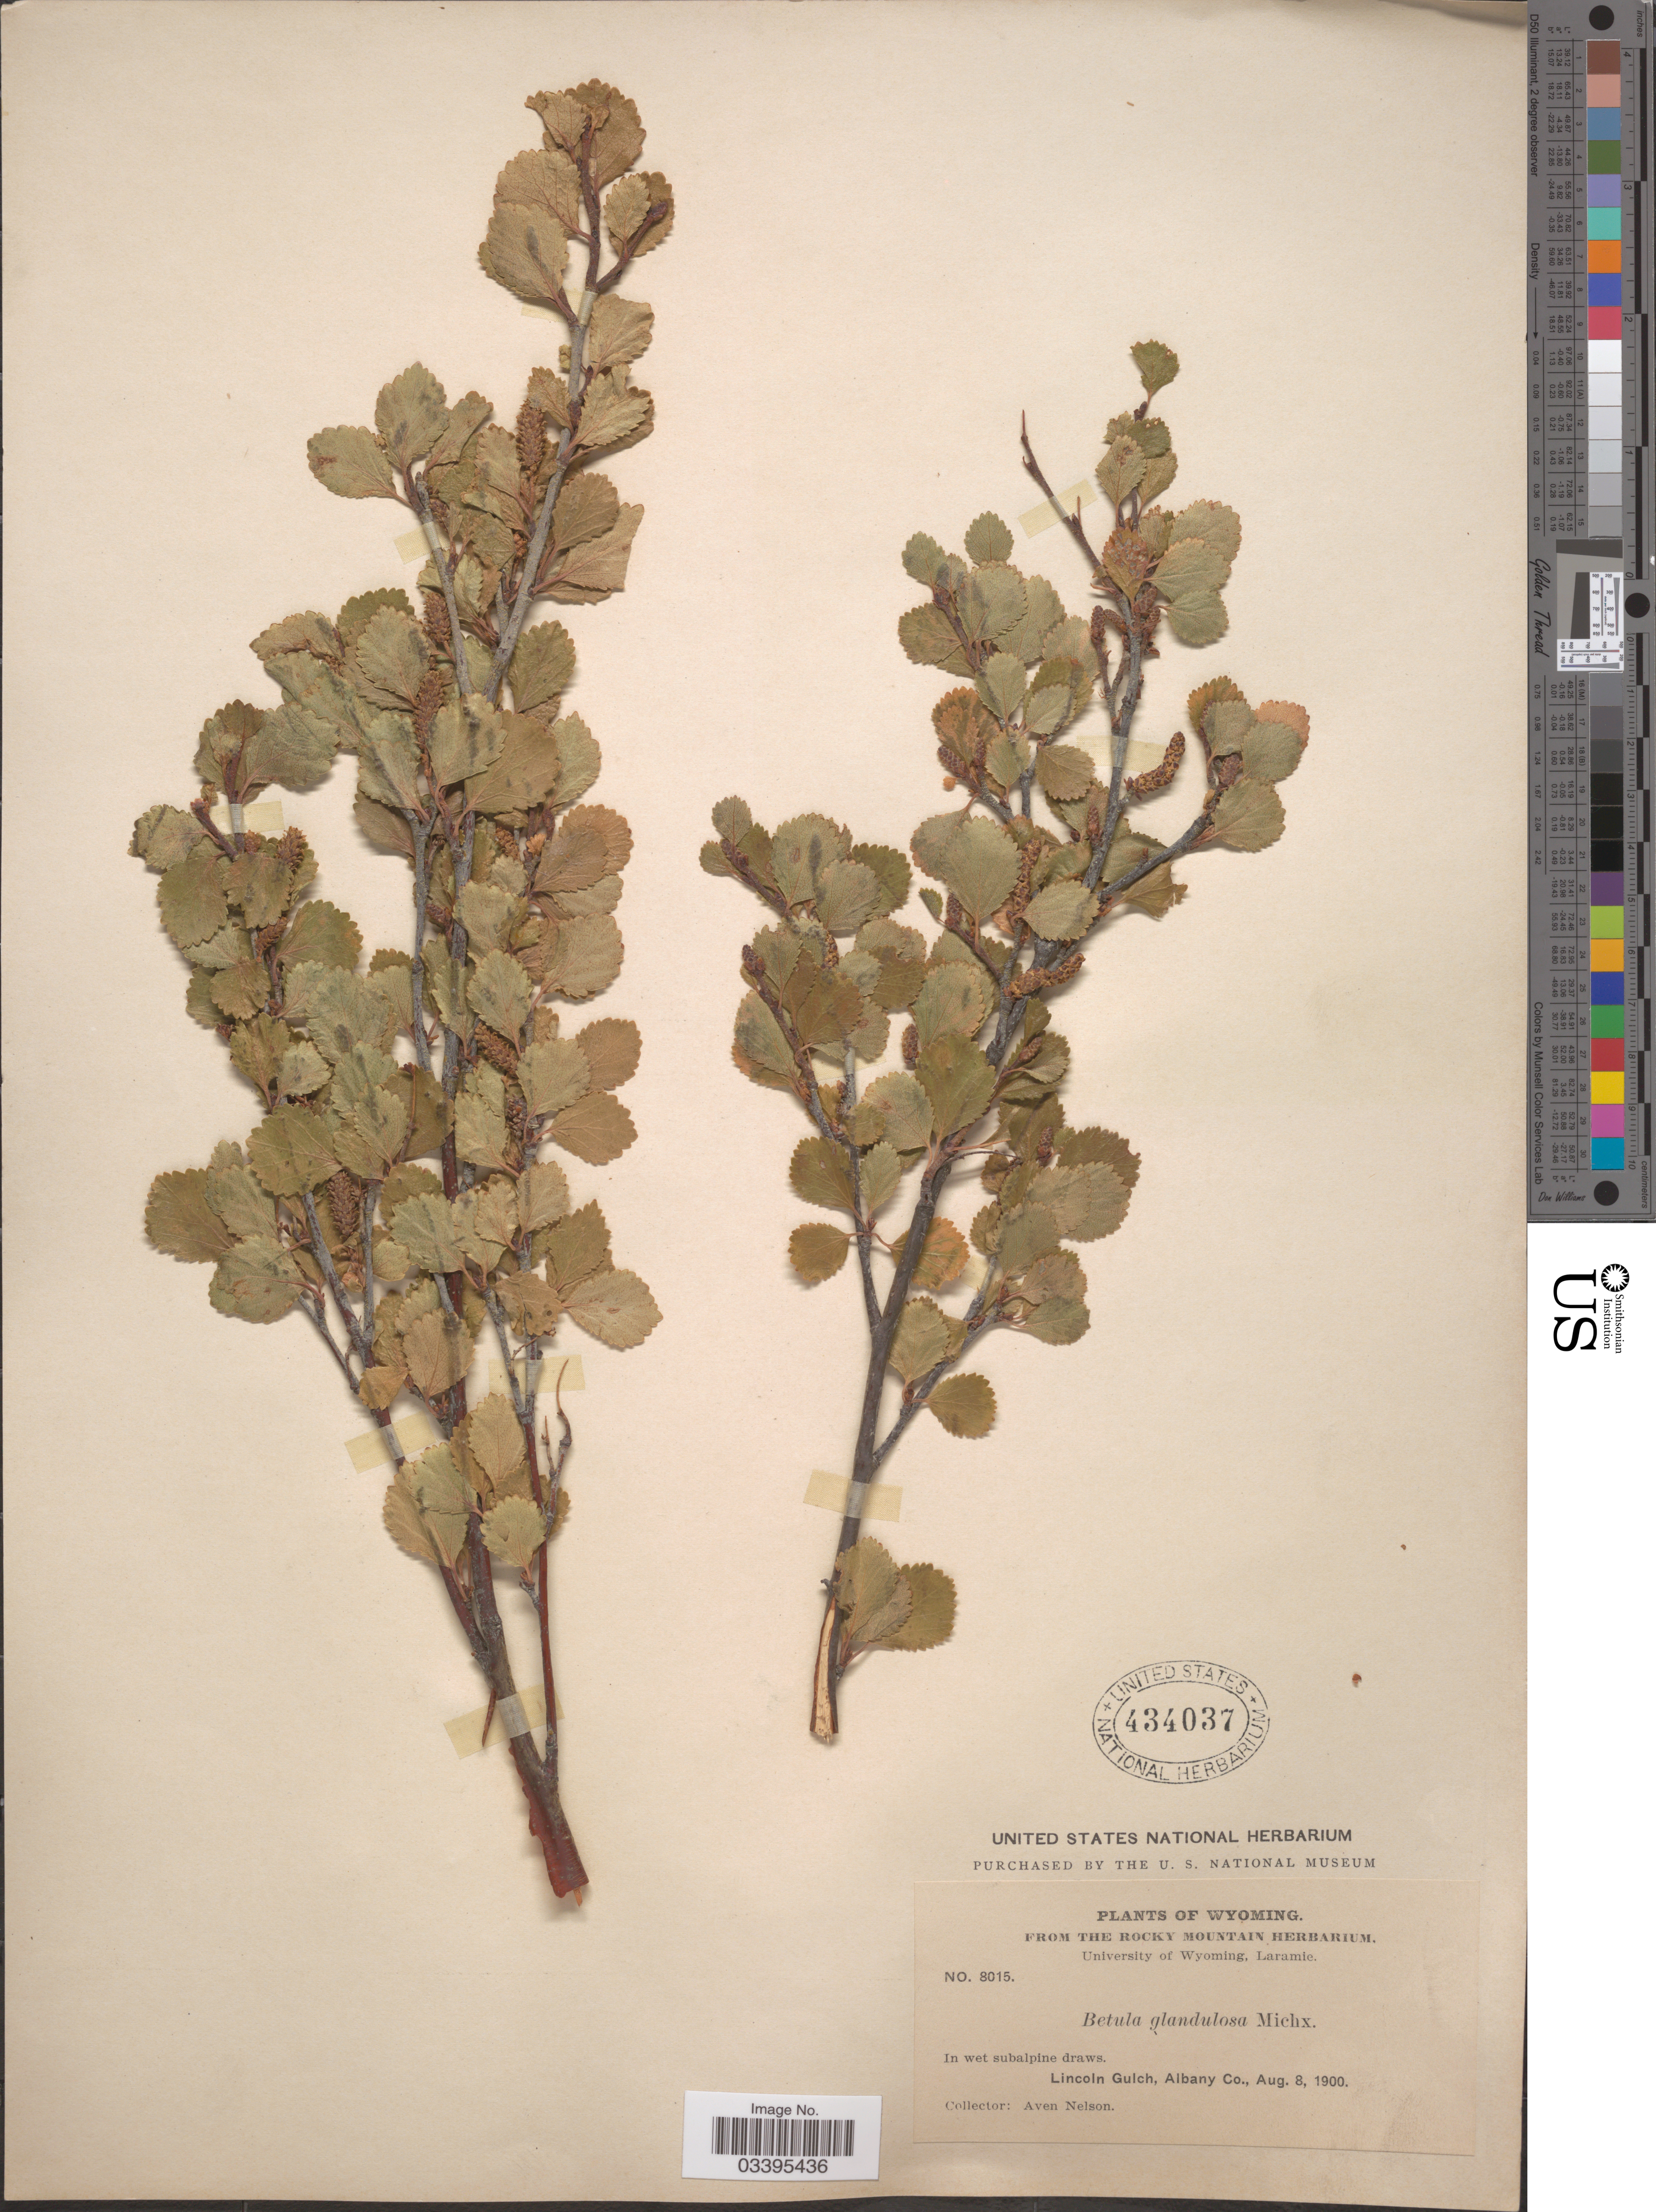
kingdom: Plantae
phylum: Tracheophyta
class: Magnoliopsida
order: Fagales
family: Betulaceae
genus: Betula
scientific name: Betula glandulosa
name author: Michx.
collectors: A. Nelson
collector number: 8015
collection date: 1900-08-08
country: United States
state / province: Wyoming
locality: Lincoln Gulch, Albany Co.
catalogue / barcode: US 434037